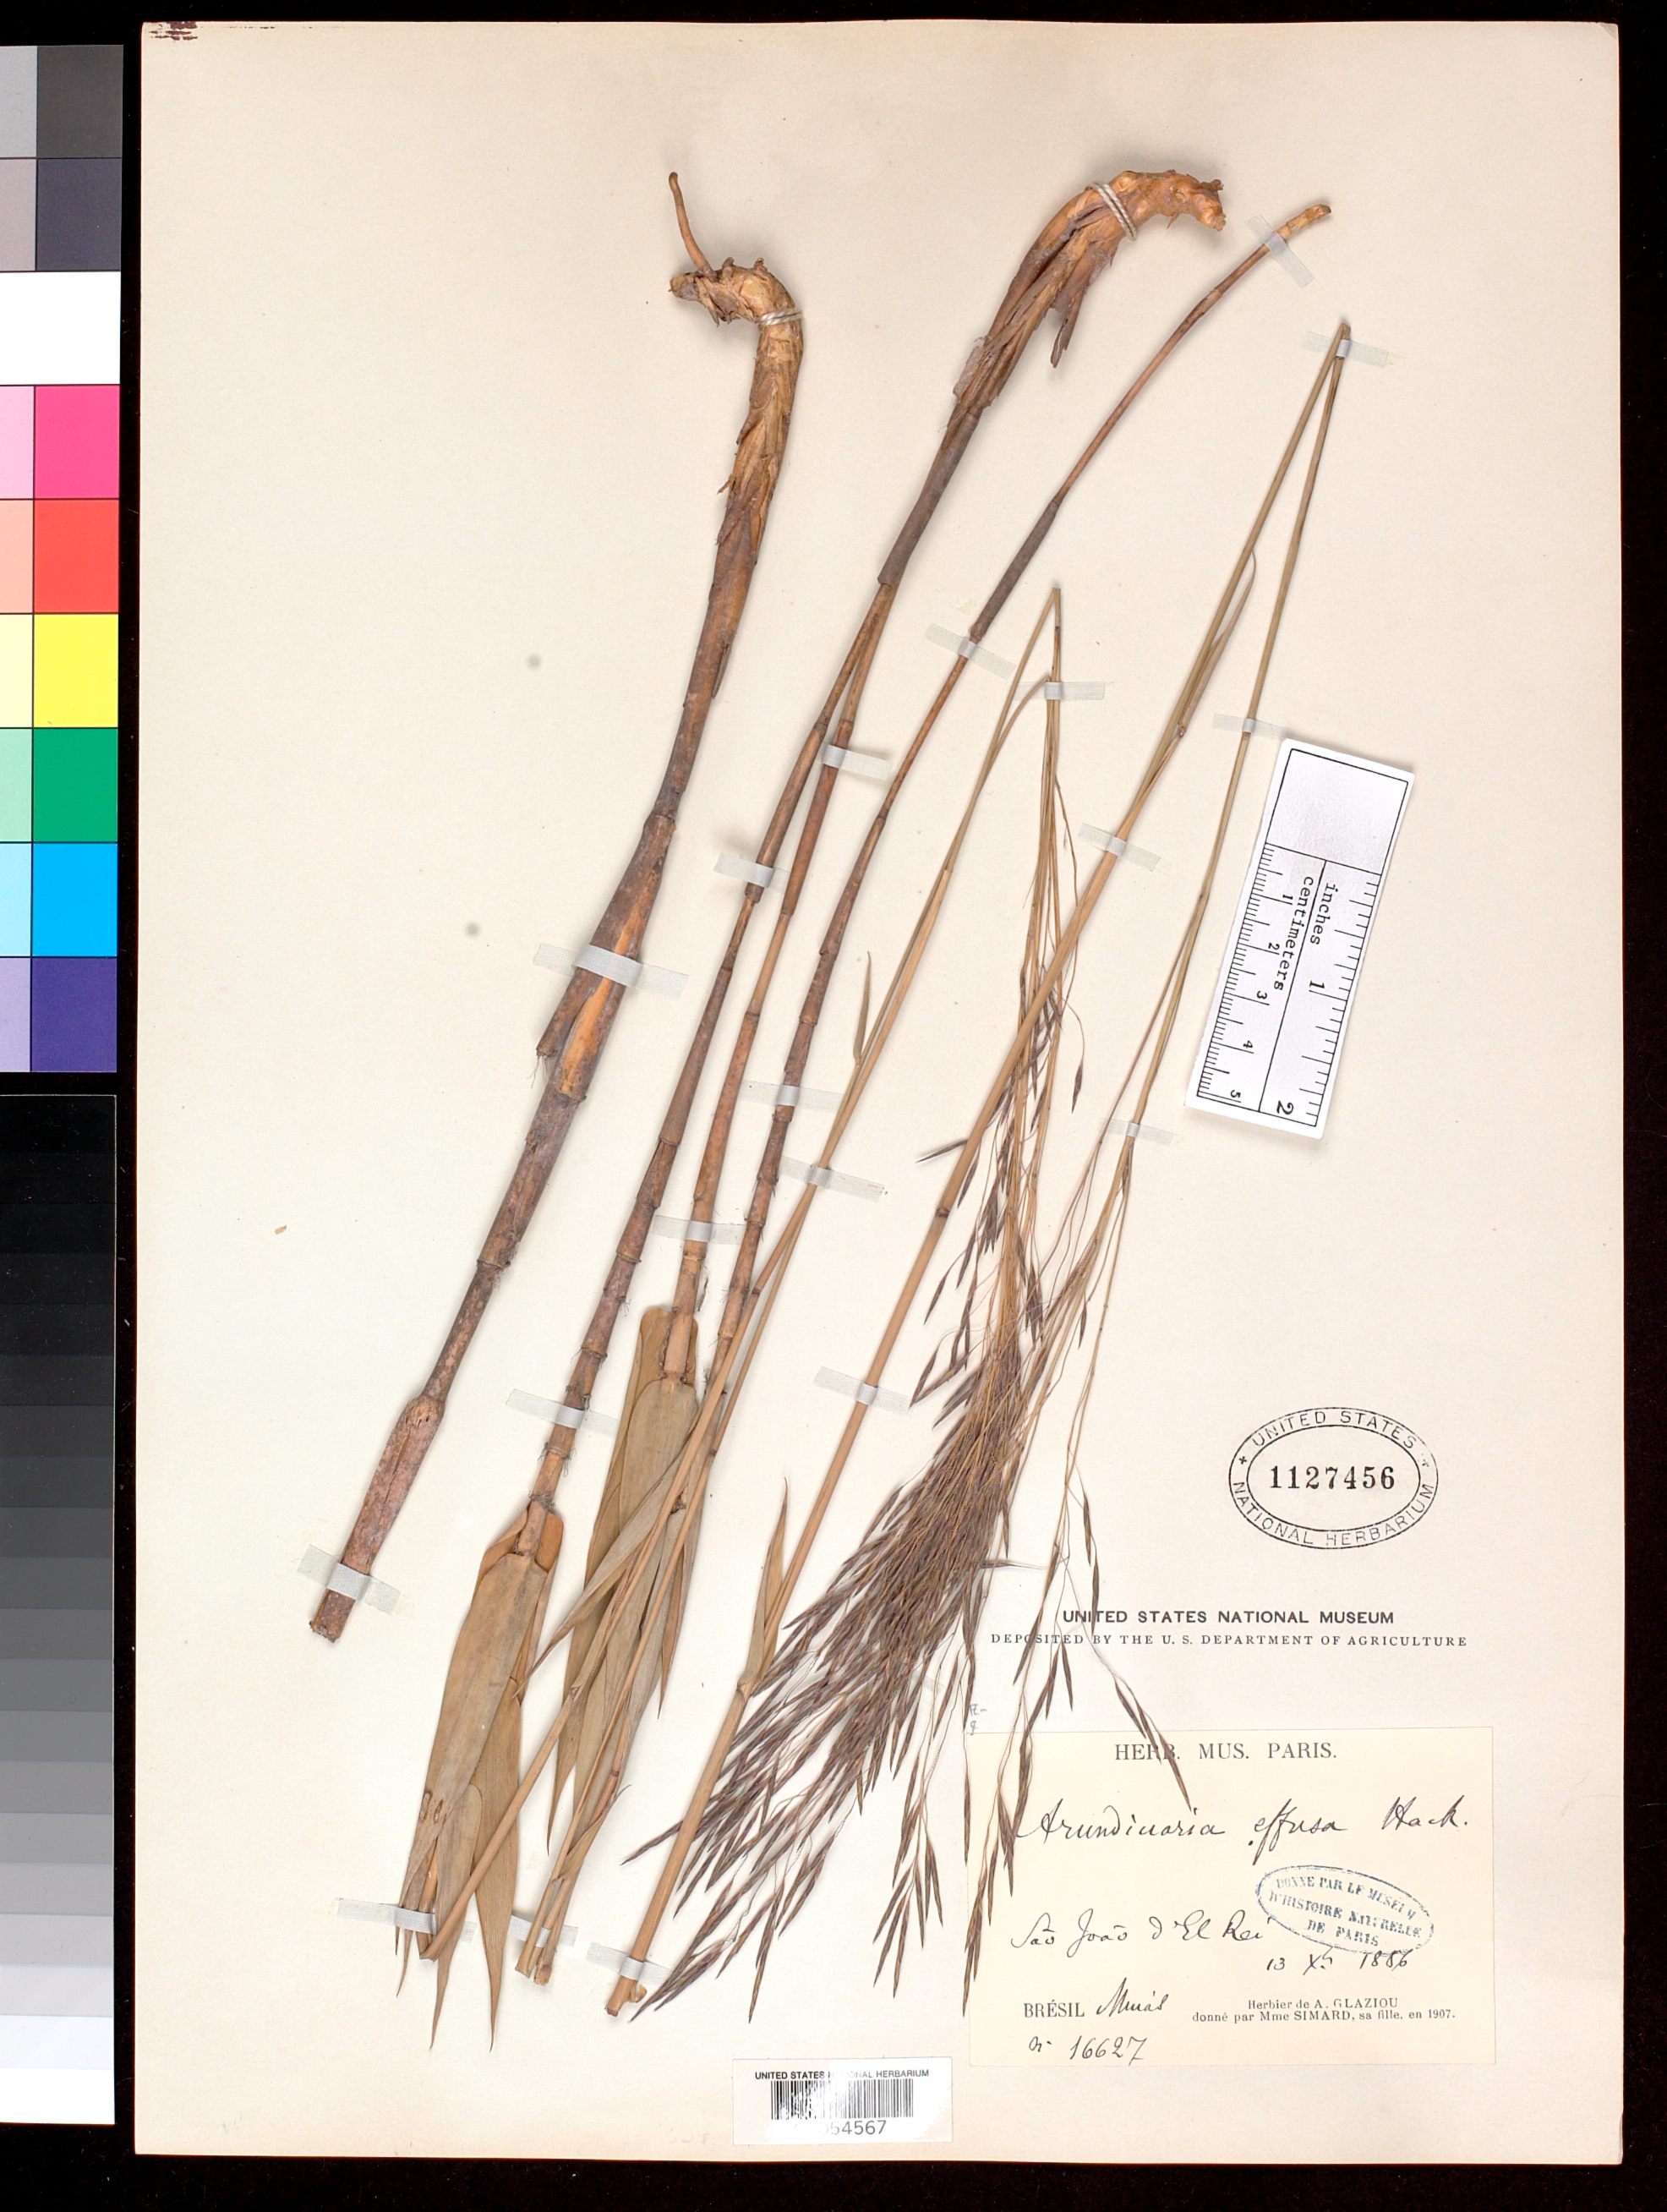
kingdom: Plantae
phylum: Tracheophyta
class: Liliopsida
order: Poales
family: Poaceae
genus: Arundinaria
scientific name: Arundinaria effusa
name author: Hack.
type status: Syntype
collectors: A. F. M. Glaziou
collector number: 16627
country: Brazil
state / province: Rio de Janeiro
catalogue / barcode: US 1127456